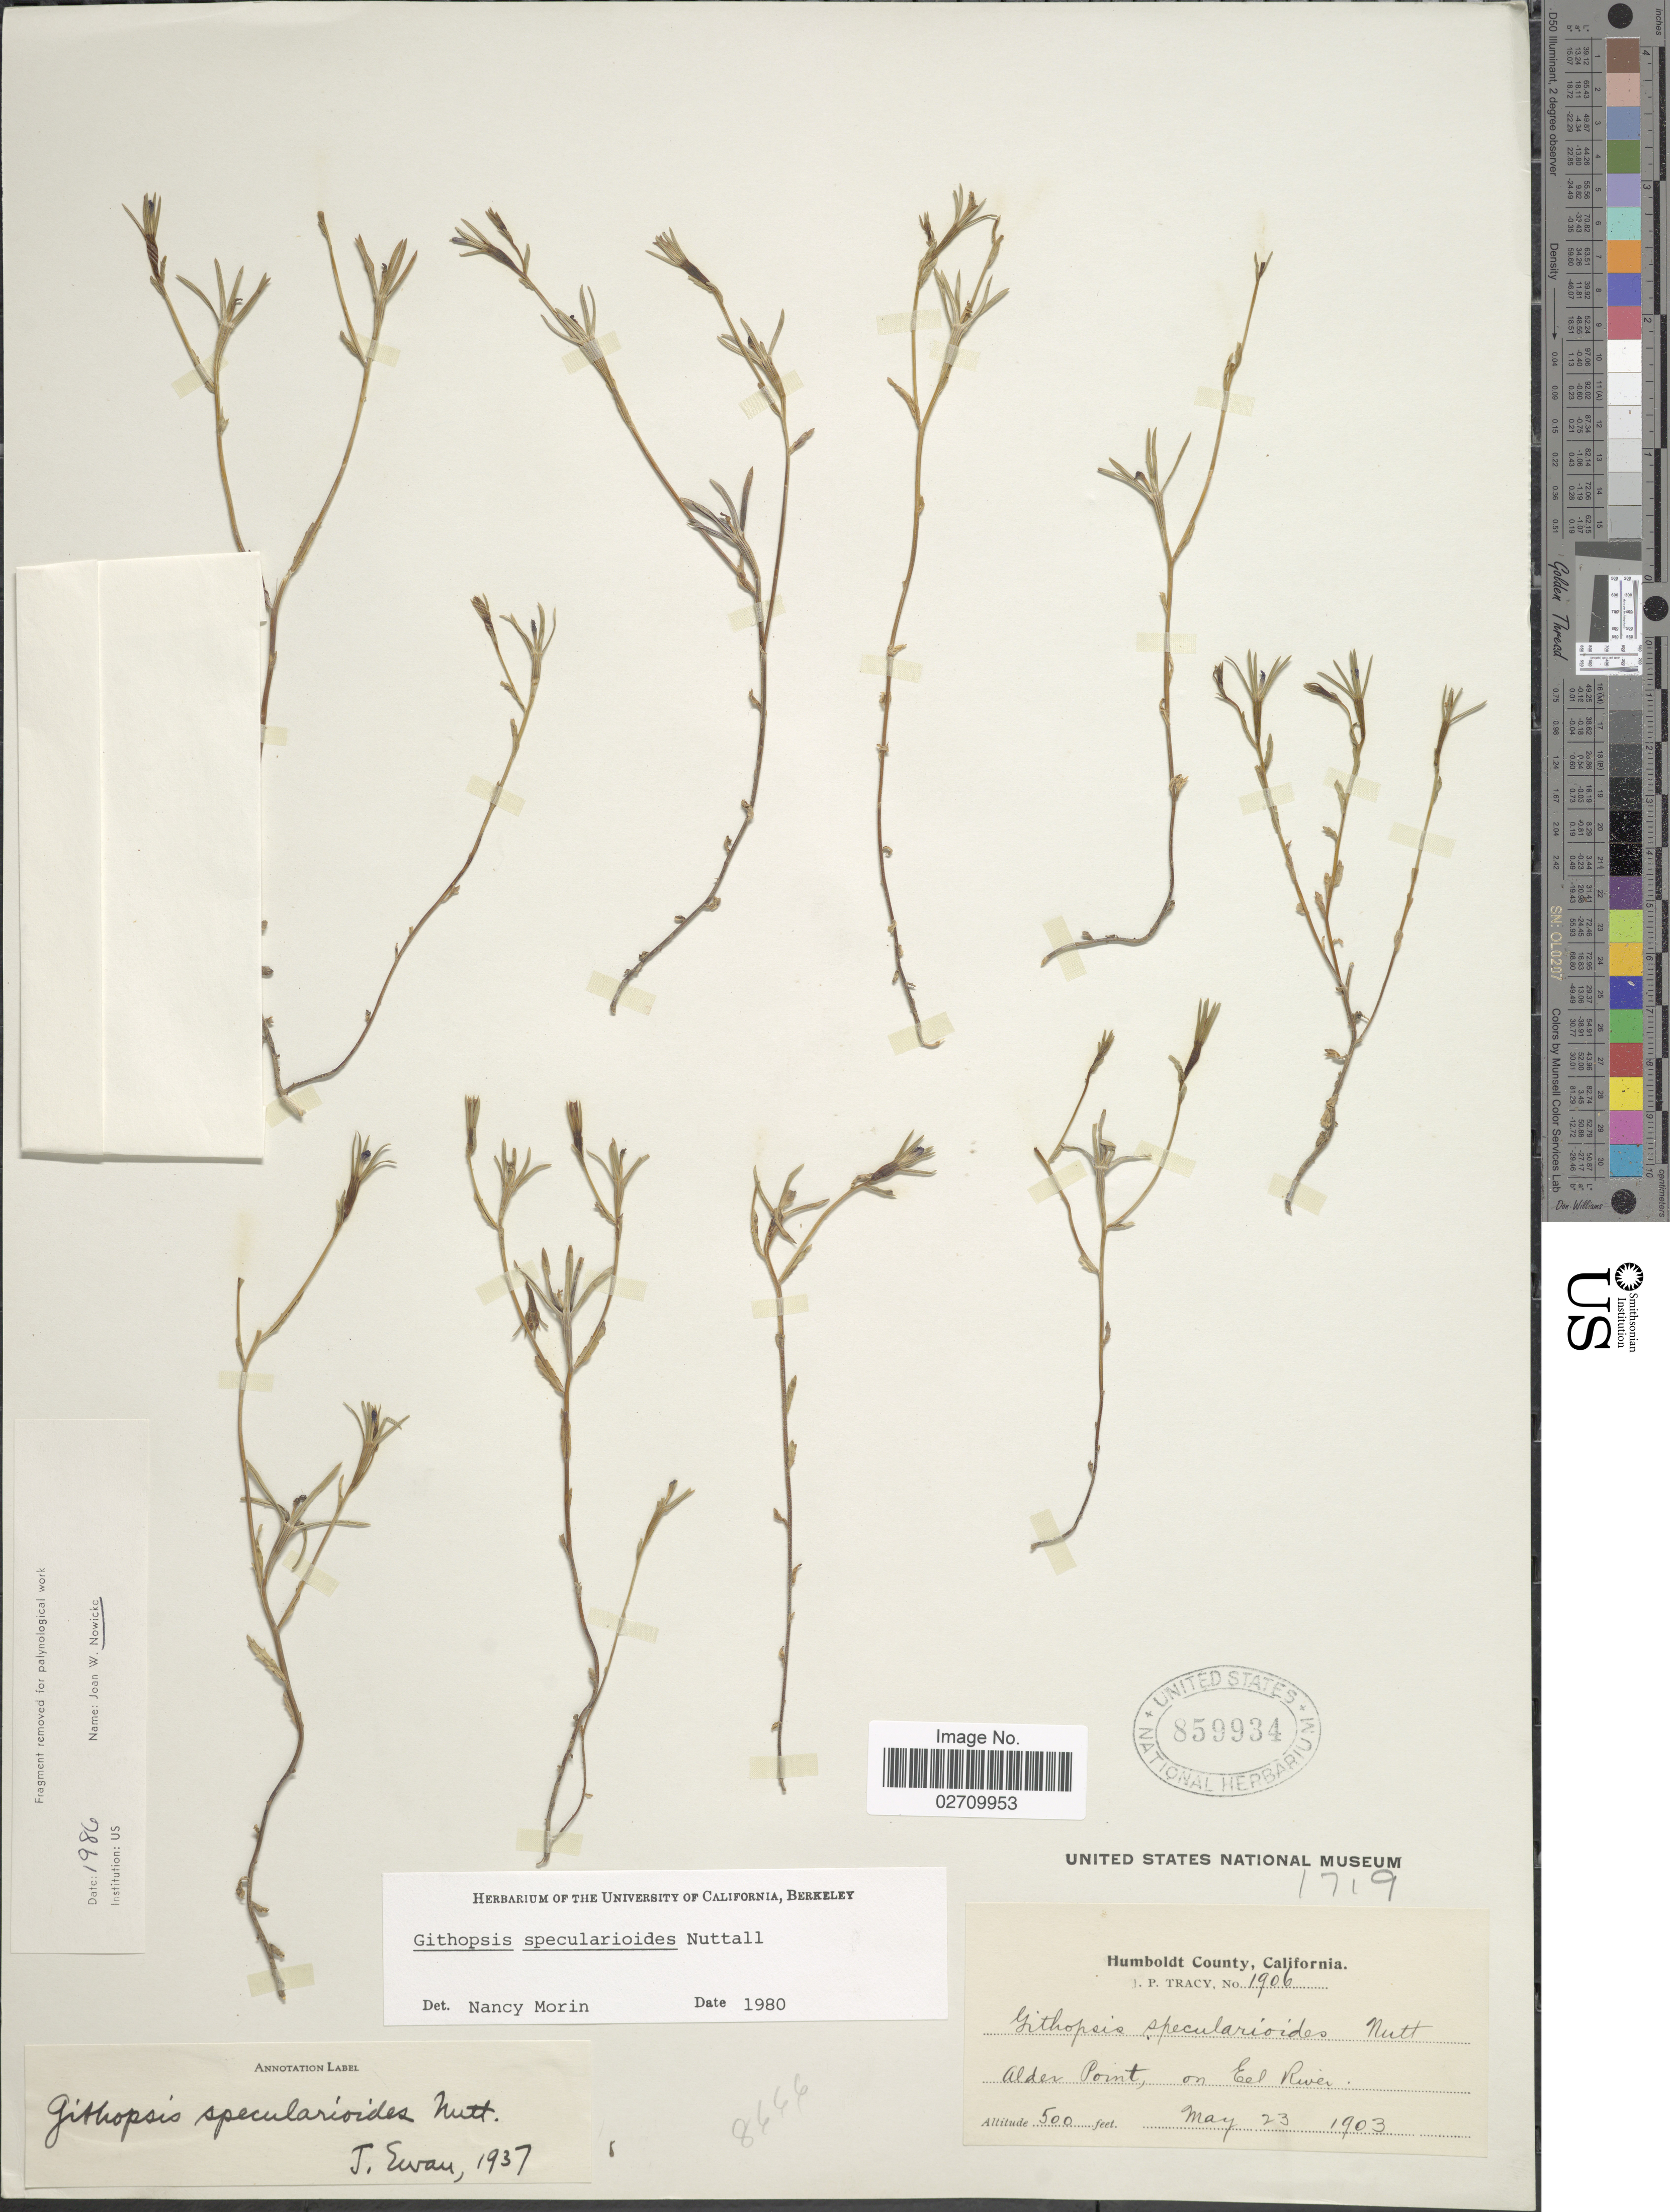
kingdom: Plantae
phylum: Tracheophyta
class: Magnoliopsida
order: Asterales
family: Campanulaceae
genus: Githopsis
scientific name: Githopsis specularioides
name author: Nutt.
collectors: J. Tracy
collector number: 1906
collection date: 1903-05-23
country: United States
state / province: California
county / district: Humboldt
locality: Humboldt County. Alder Point on Eel River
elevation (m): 152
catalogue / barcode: US 859934